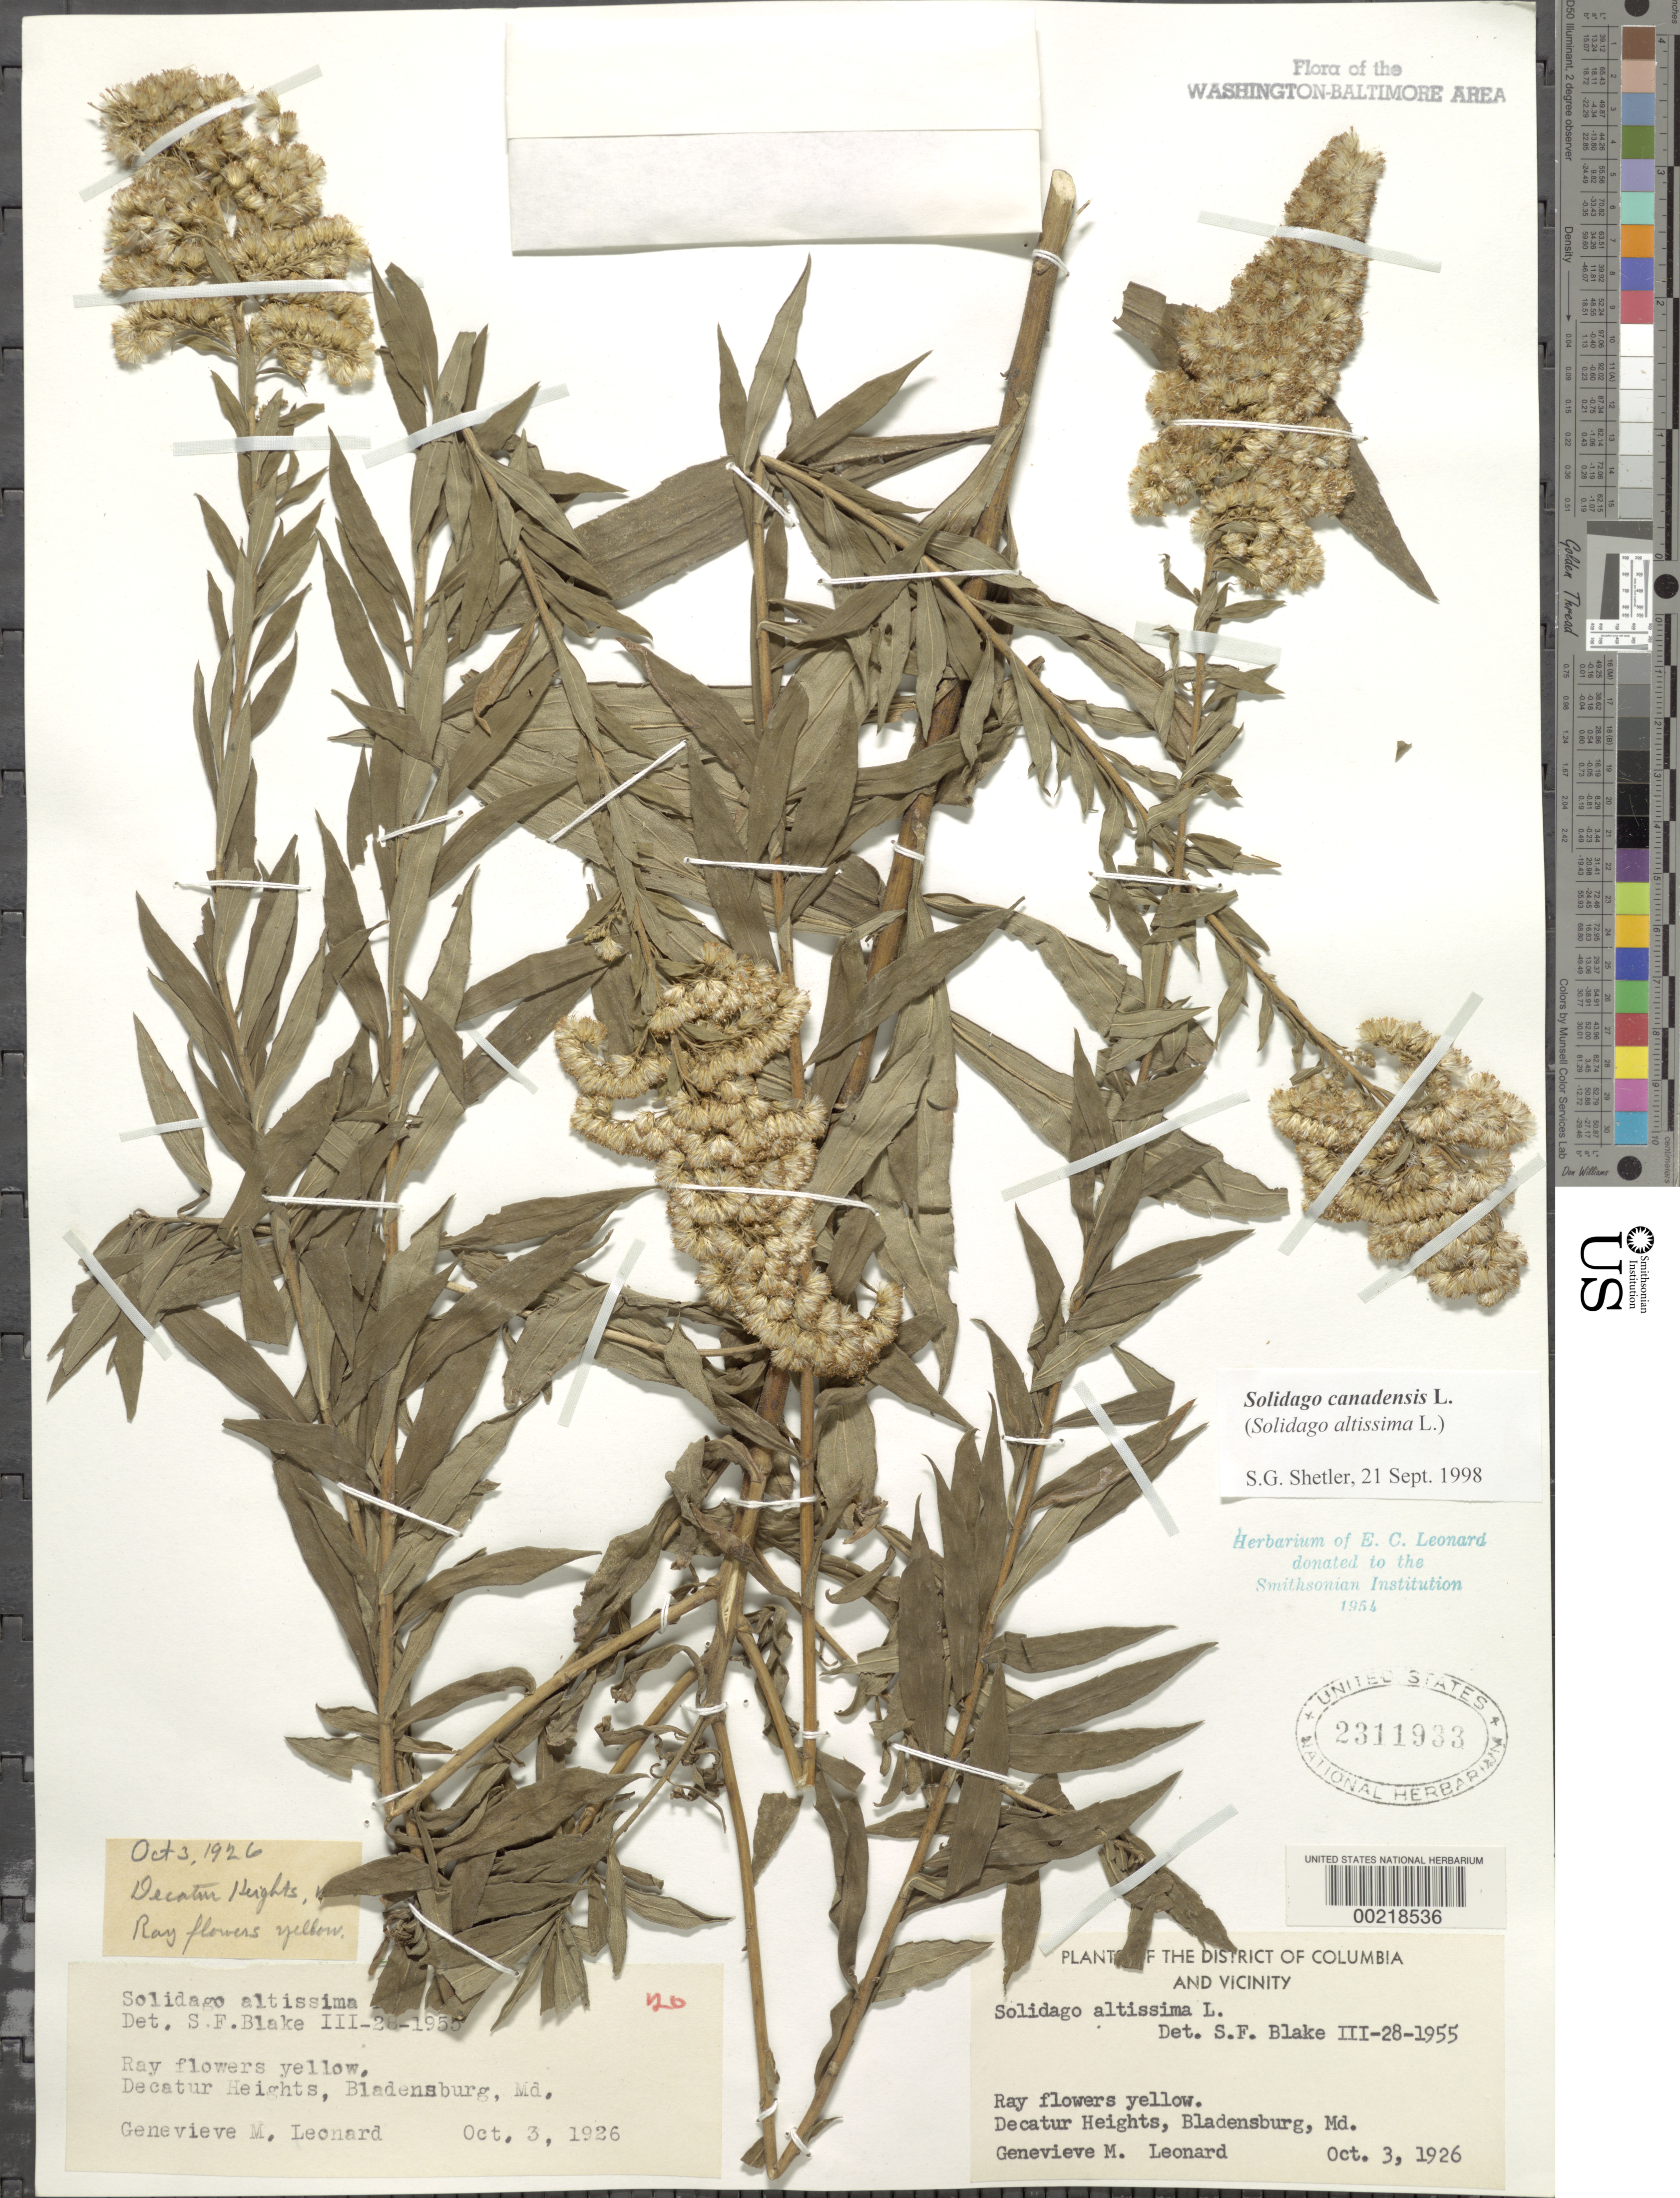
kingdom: Plantae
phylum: Tracheophyta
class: Magnoliopsida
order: Asterales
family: Asteraceae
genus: Solidago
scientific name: Solidago canadensis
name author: L.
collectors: G. M. Leonard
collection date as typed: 03 Oct 1926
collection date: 1926-10-03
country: United States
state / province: Maryland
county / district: Prince George's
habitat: Orchard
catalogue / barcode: US 2311933